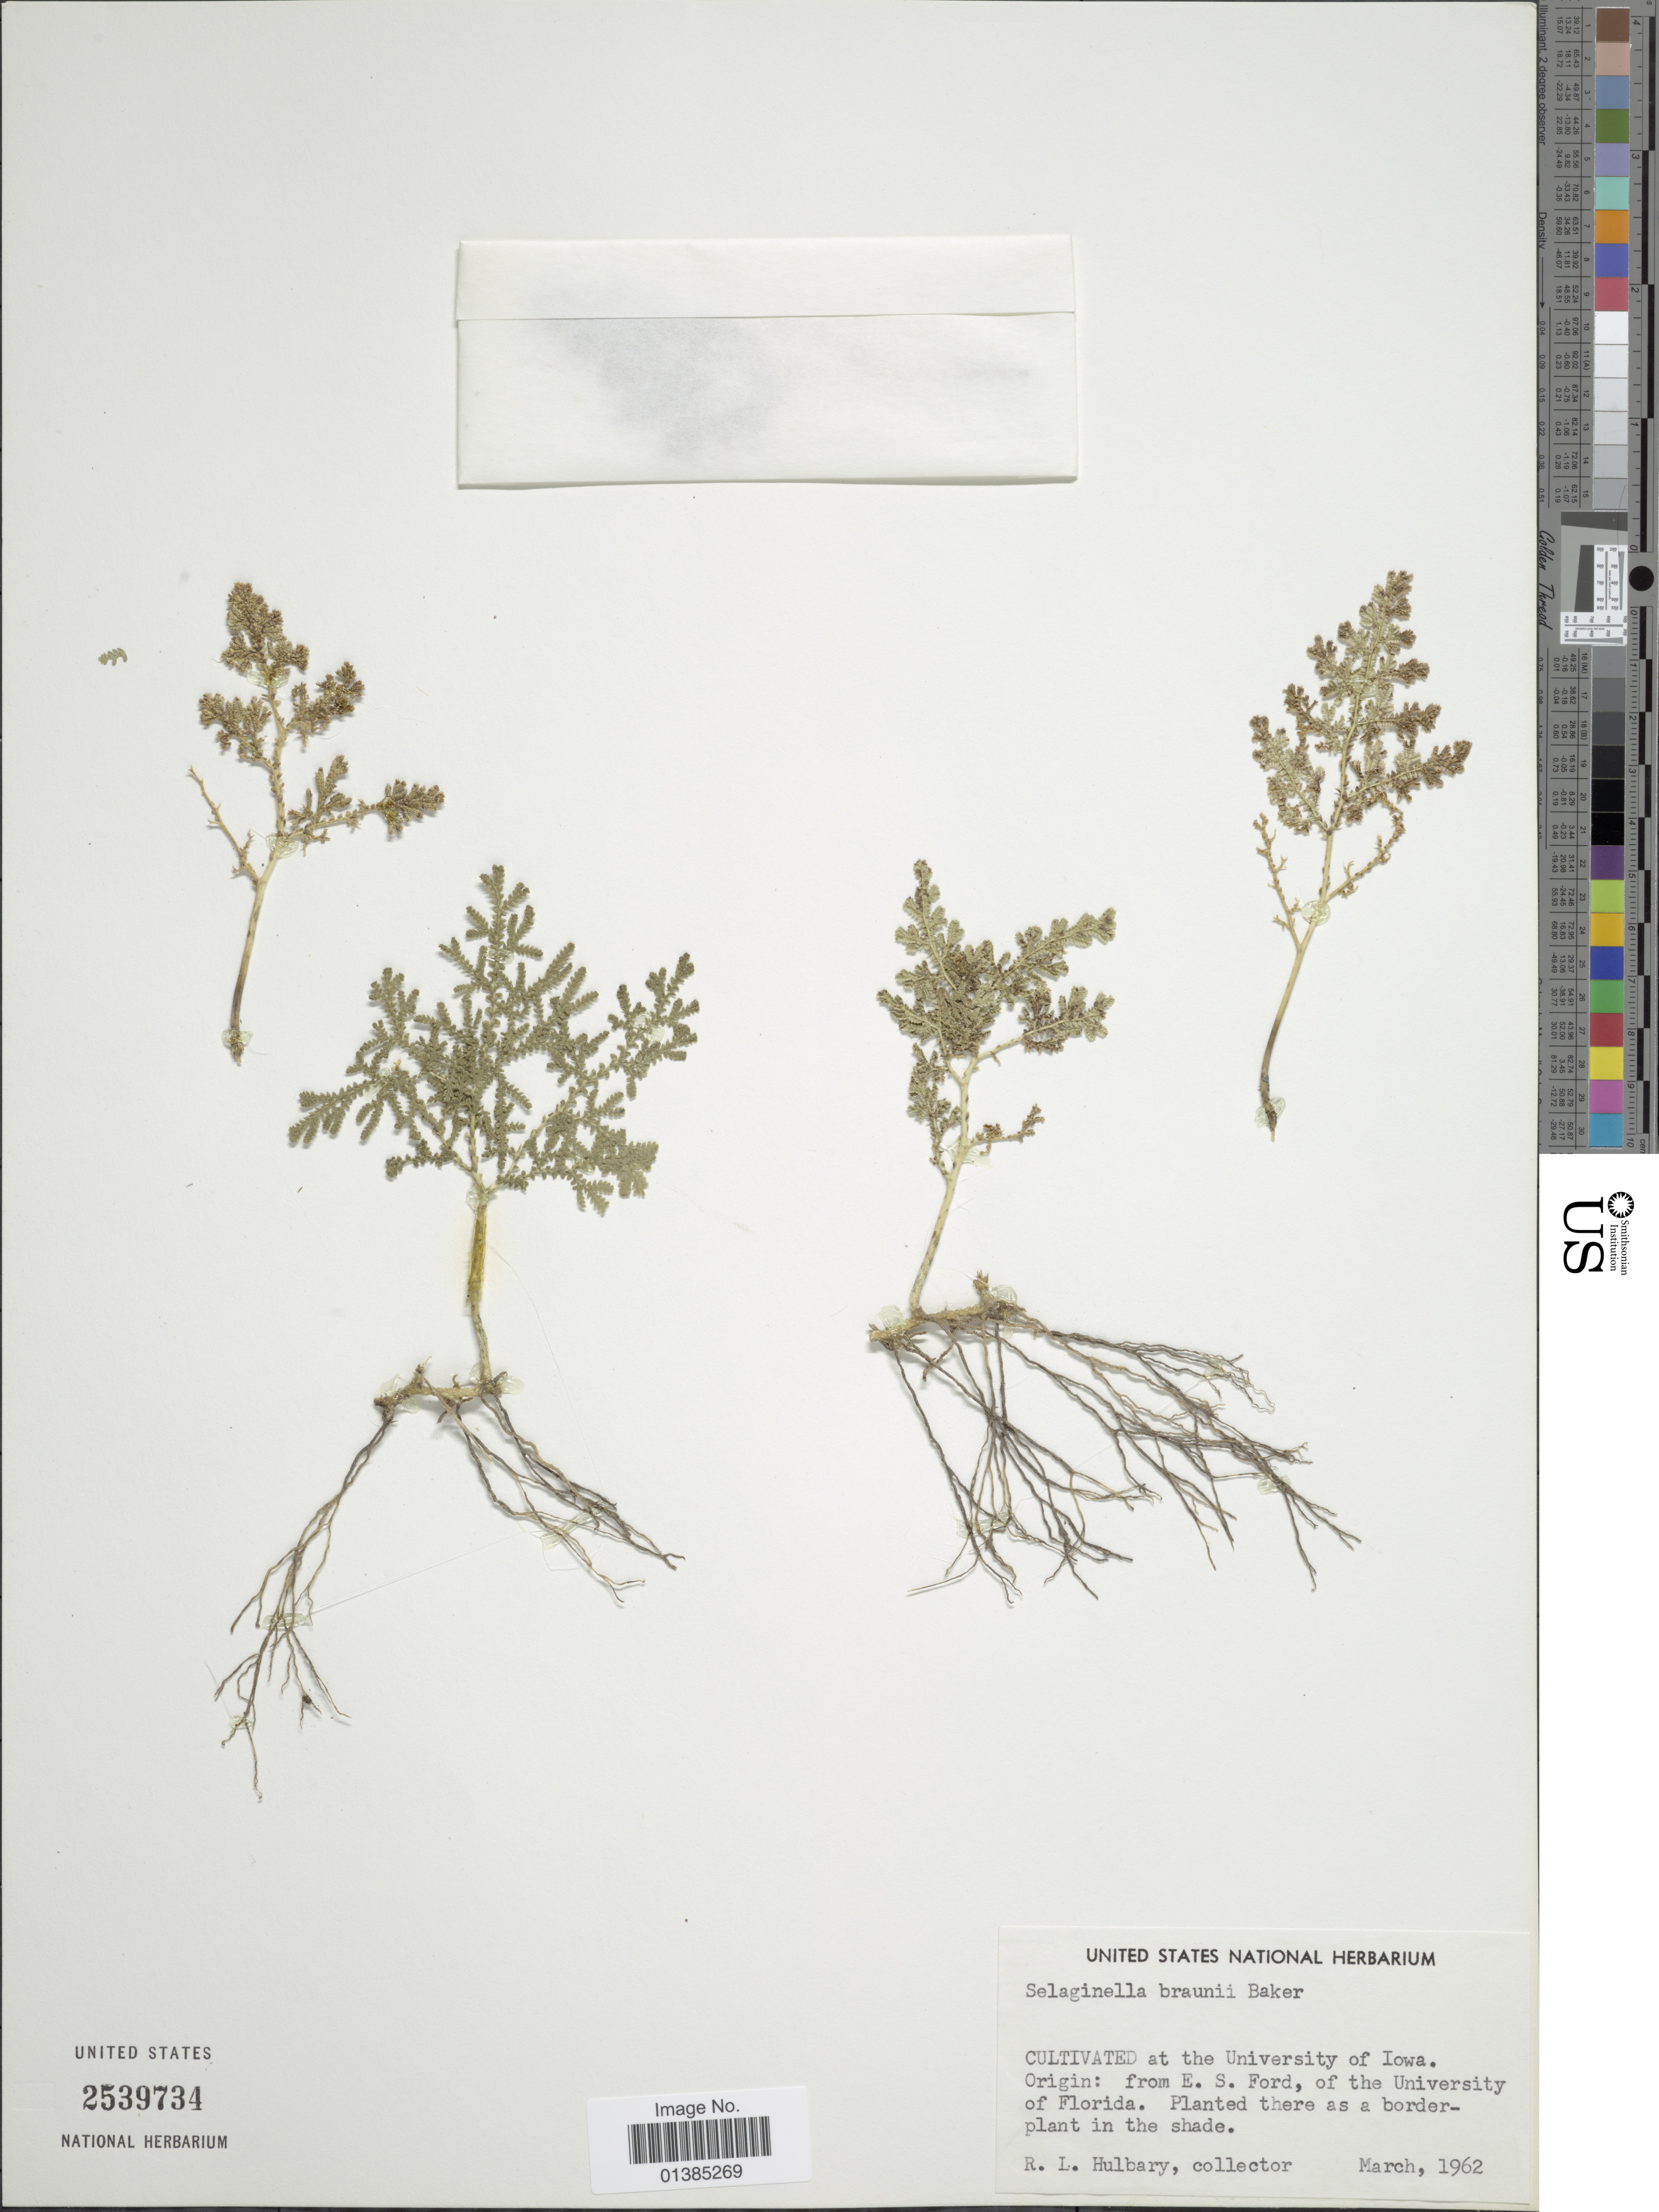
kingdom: Plantae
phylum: Tracheophyta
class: Lycopodiopsida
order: Selaginellales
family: Selaginellaceae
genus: Selaginella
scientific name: Selaginella braunii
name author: Baker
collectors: R. Hulbary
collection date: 1962-03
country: United States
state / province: Iowa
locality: Cultivated at the University of Iowa.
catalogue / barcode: US 2539734